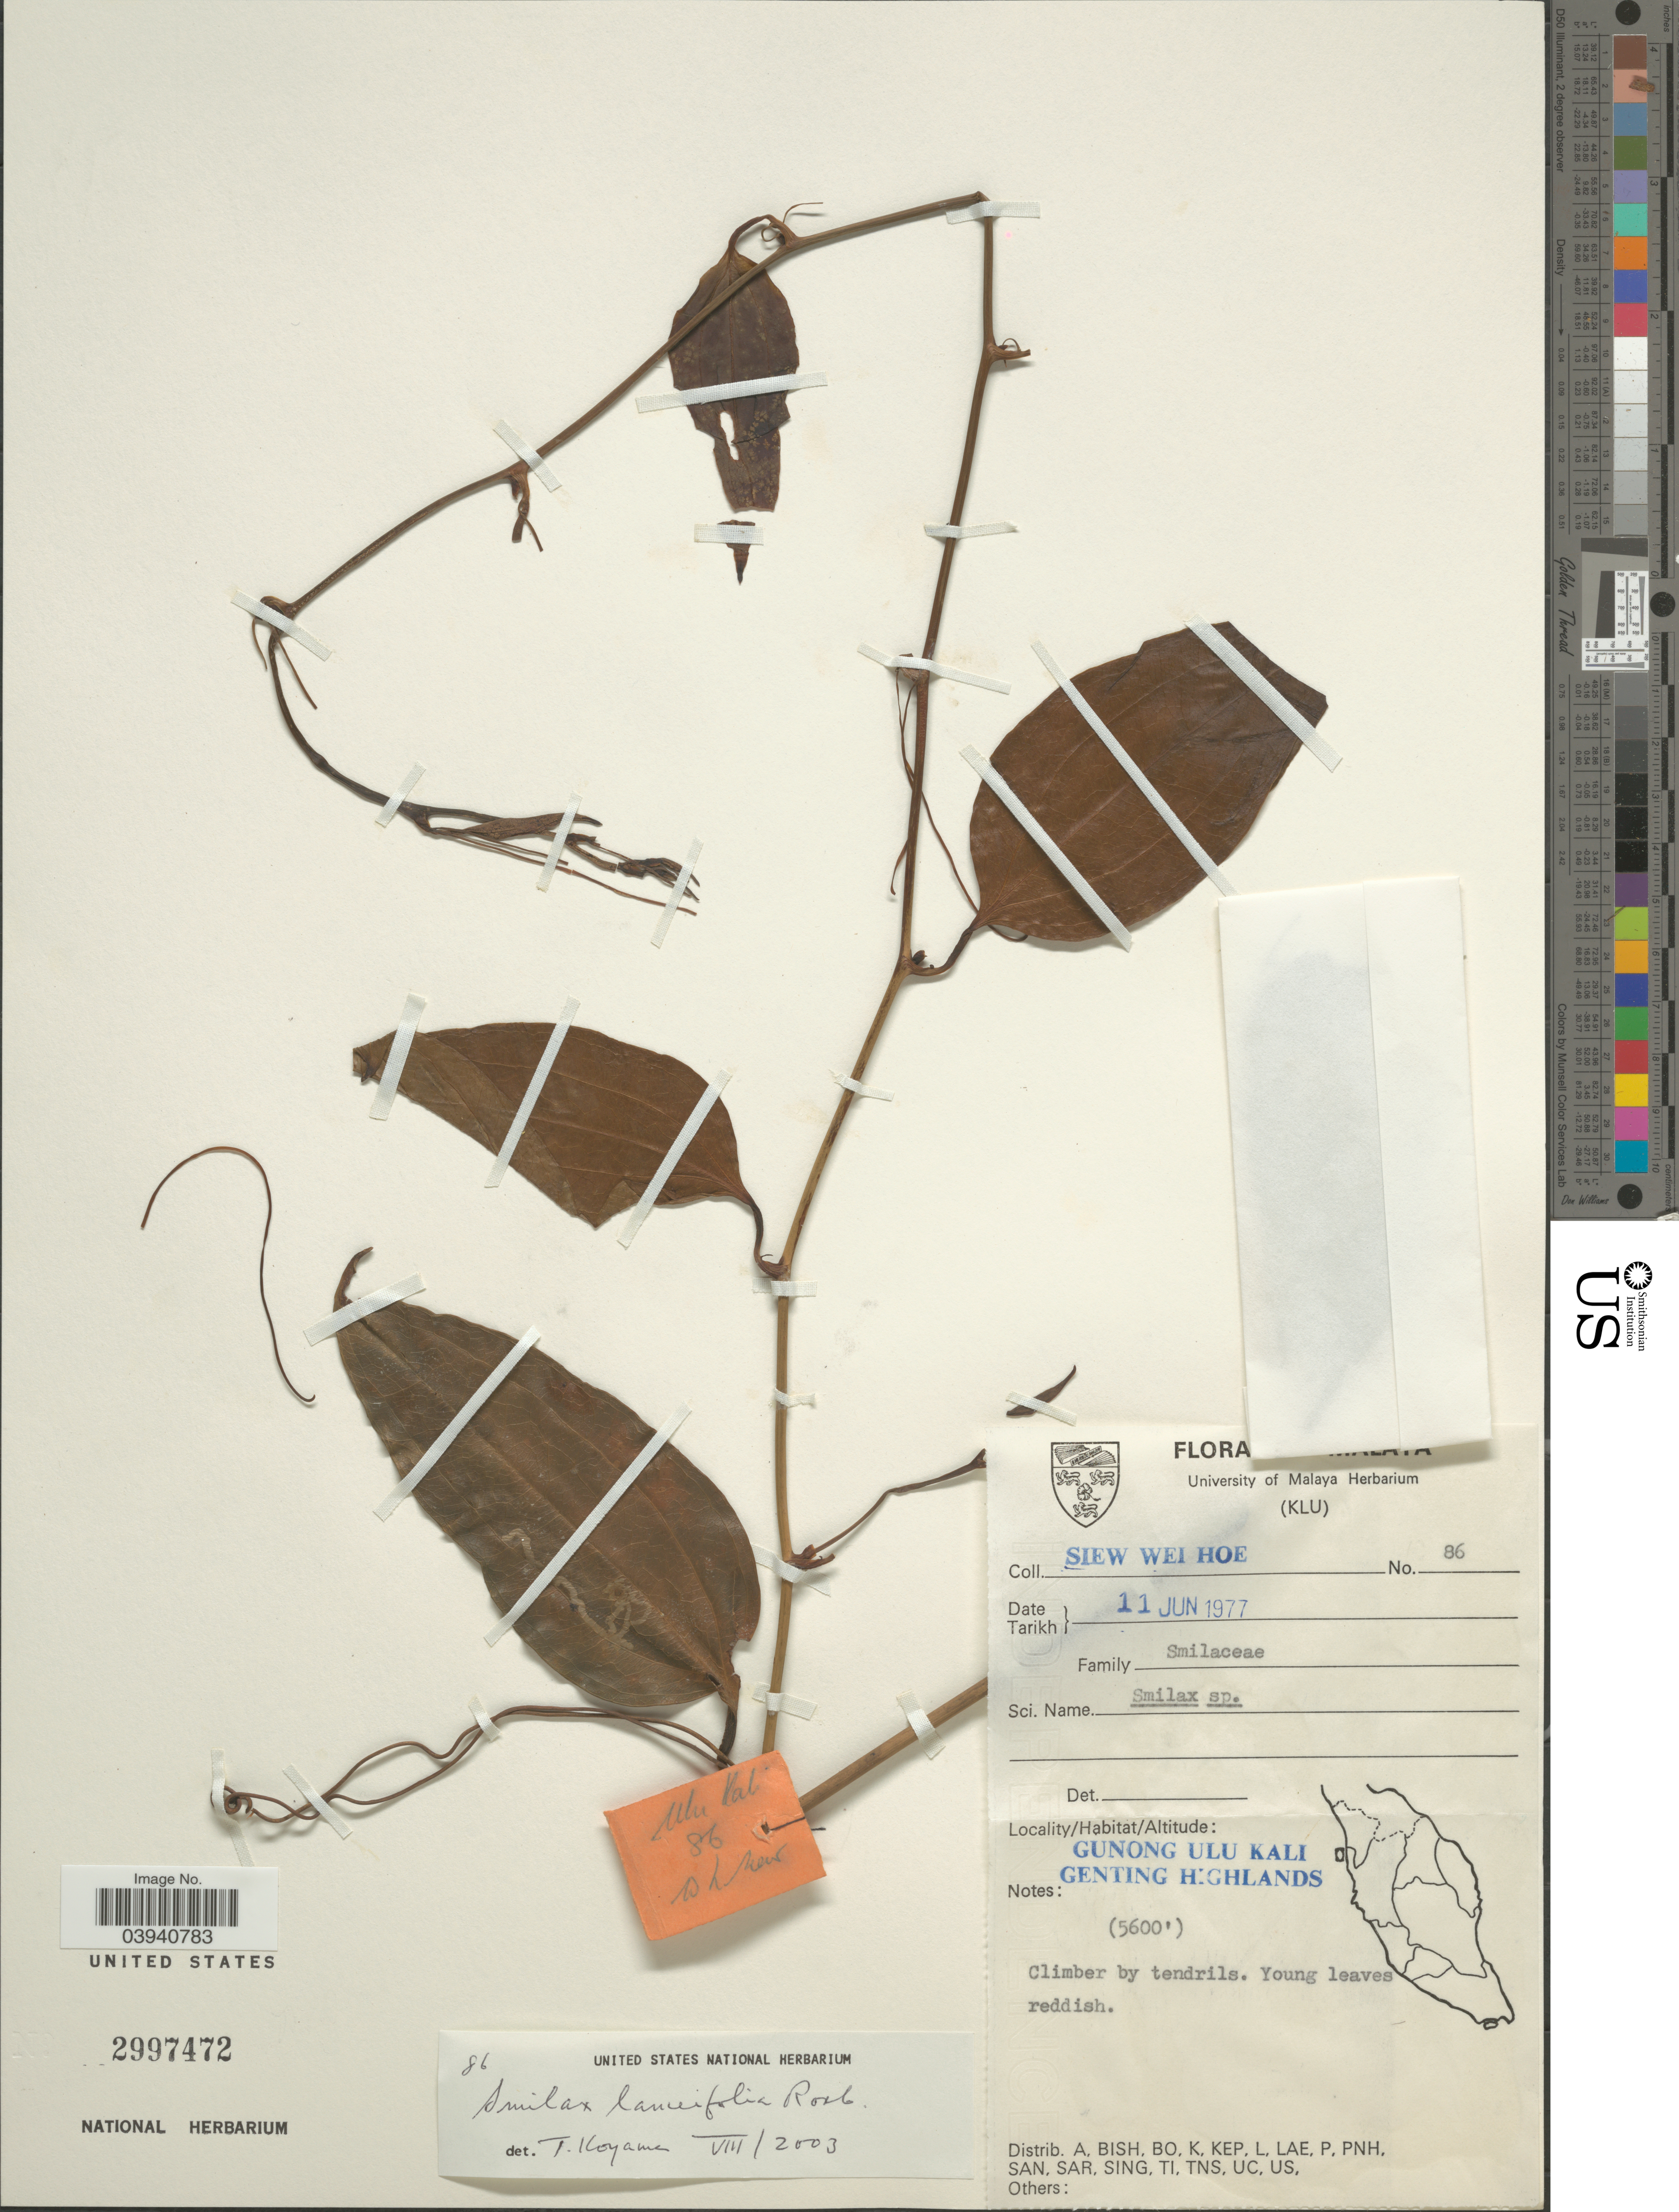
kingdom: Plantae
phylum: Tracheophyta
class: Liliopsida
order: Liliales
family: Smilacaceae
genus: Smilax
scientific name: Smilax lanceifolia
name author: Roxb.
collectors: W. H. Siew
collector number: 86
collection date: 1977-06-11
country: Malaysia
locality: Gunong Ulu Kali Genting Highlands.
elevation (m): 1707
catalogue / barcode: US 2997472